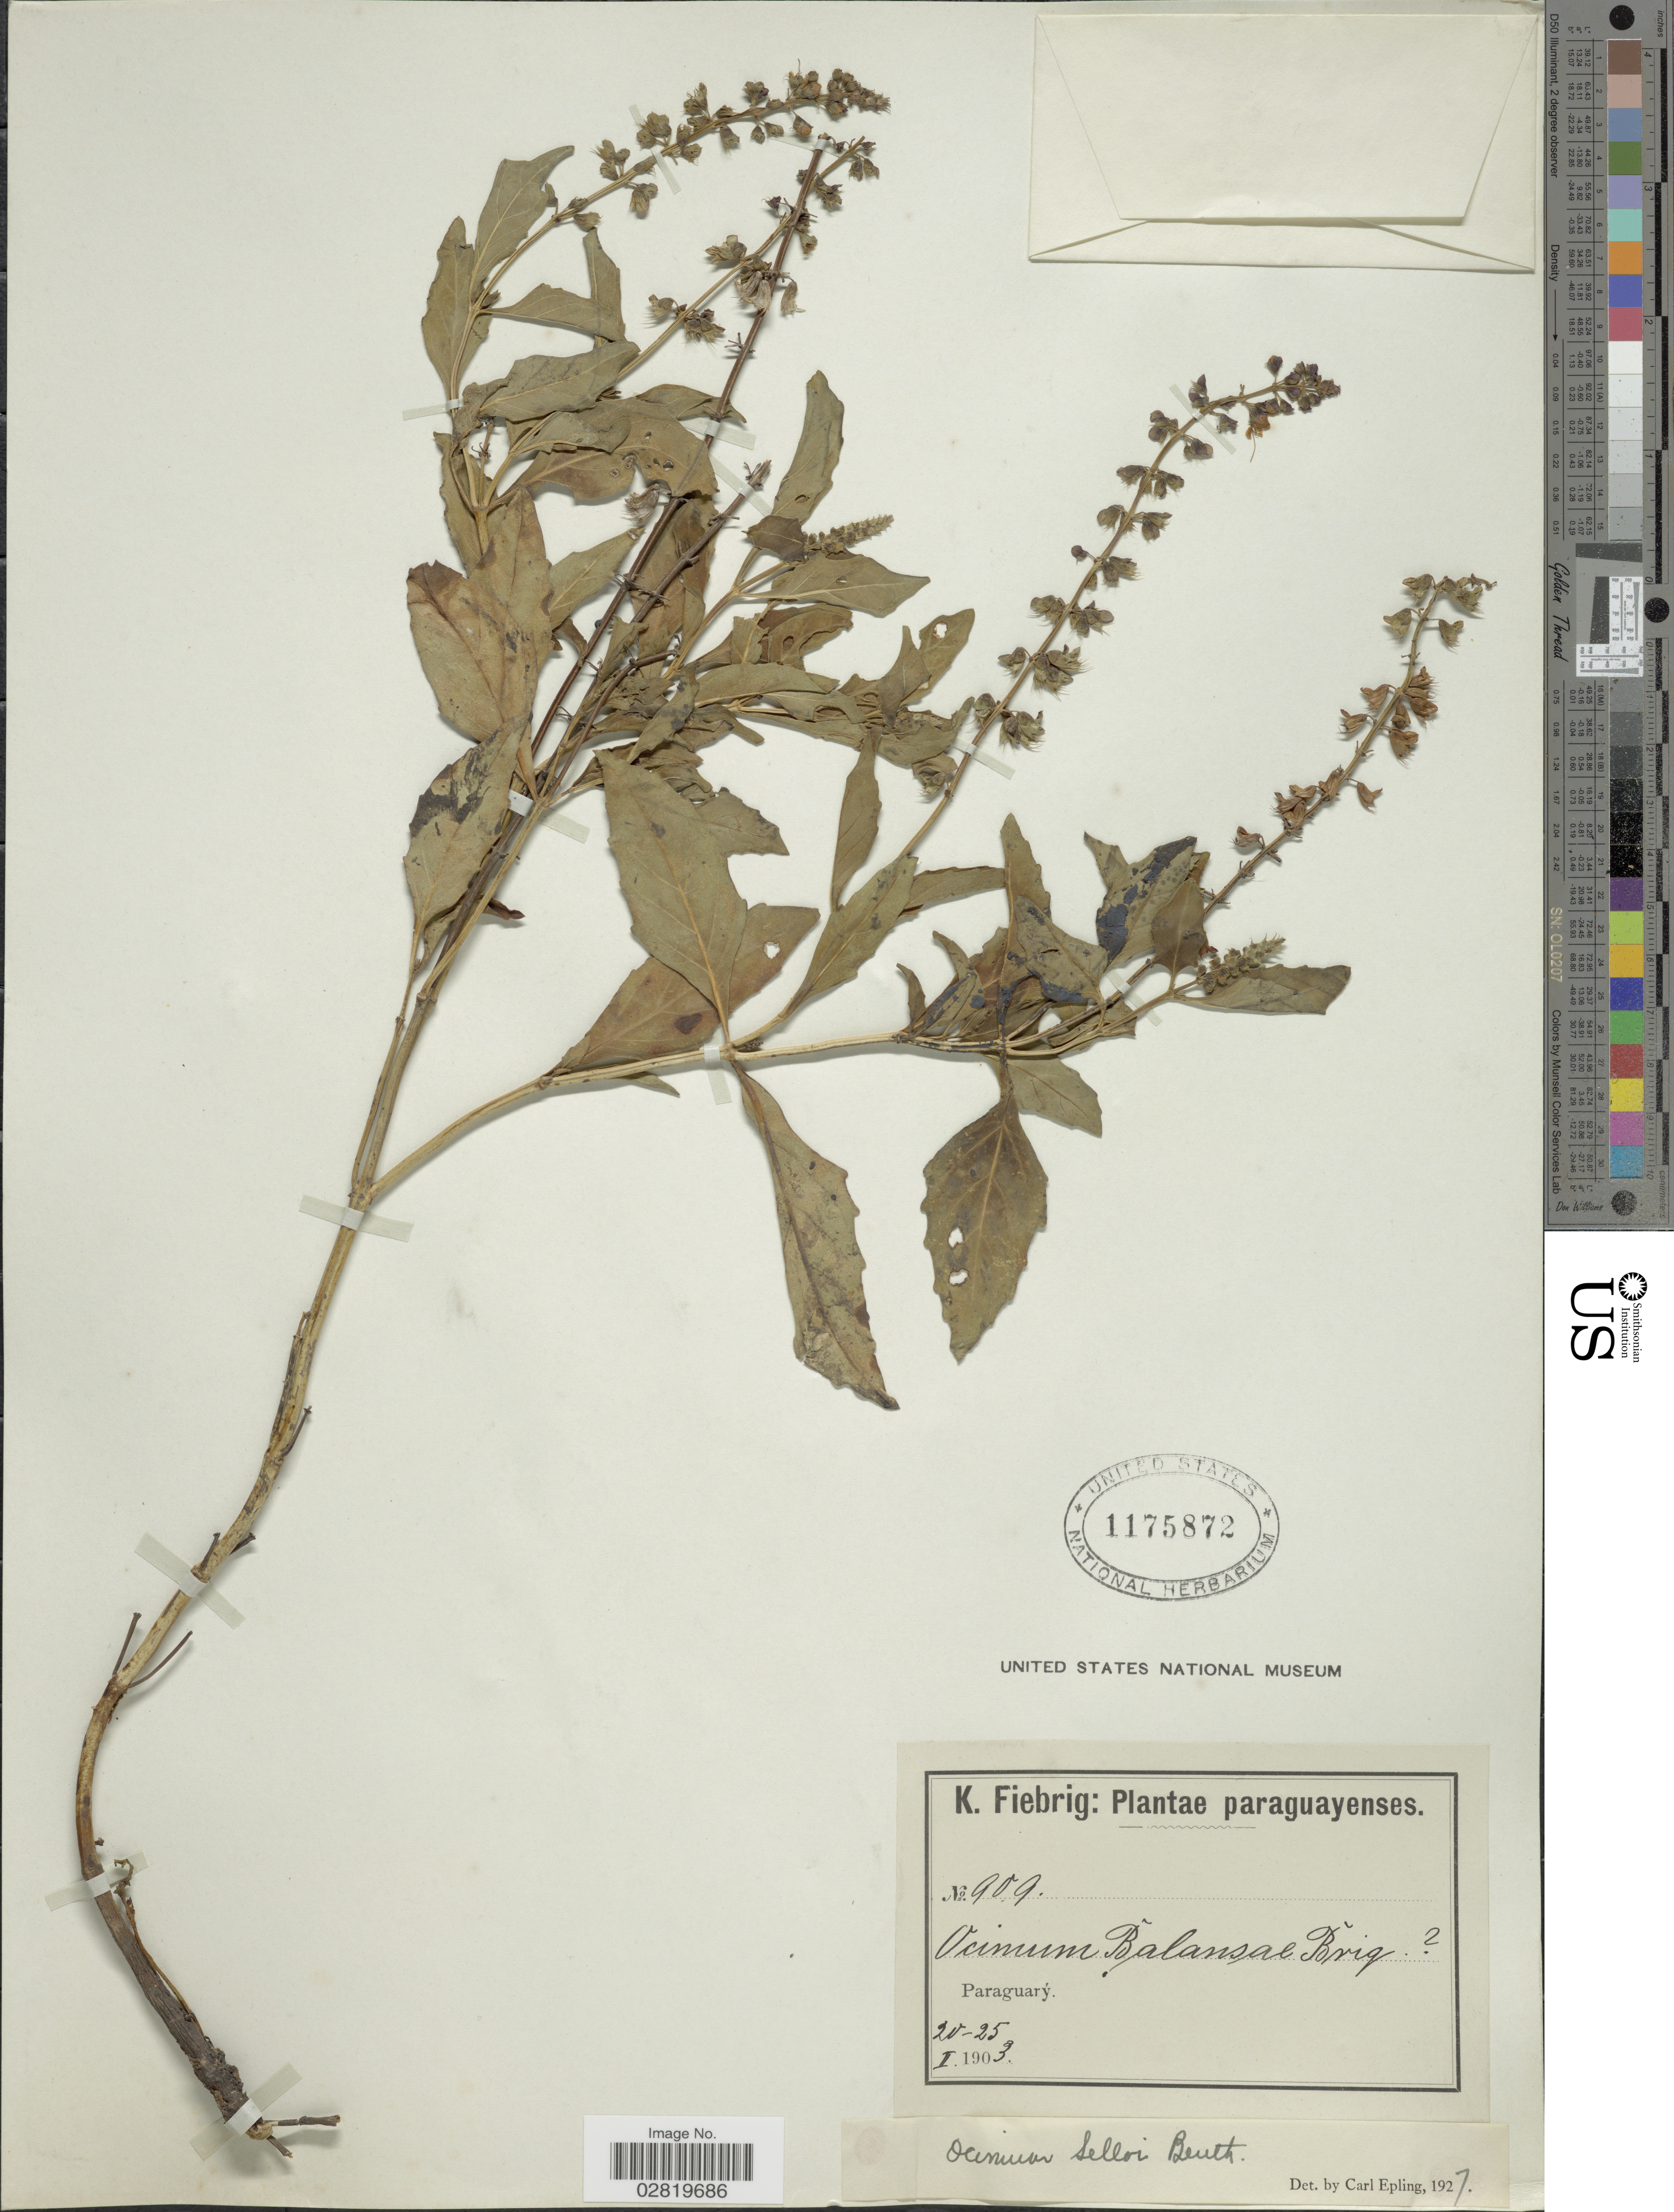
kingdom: Plantae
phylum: Tracheophyta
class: Magnoliopsida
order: Lamiales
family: Lamiaceae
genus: Ocimum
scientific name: Ocimum selloi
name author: Benth.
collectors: K. Fiebrig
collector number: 909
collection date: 1903-01-20/1903-01-25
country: Paraguay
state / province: Paraguari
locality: Paraguarý.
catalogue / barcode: US 1175872